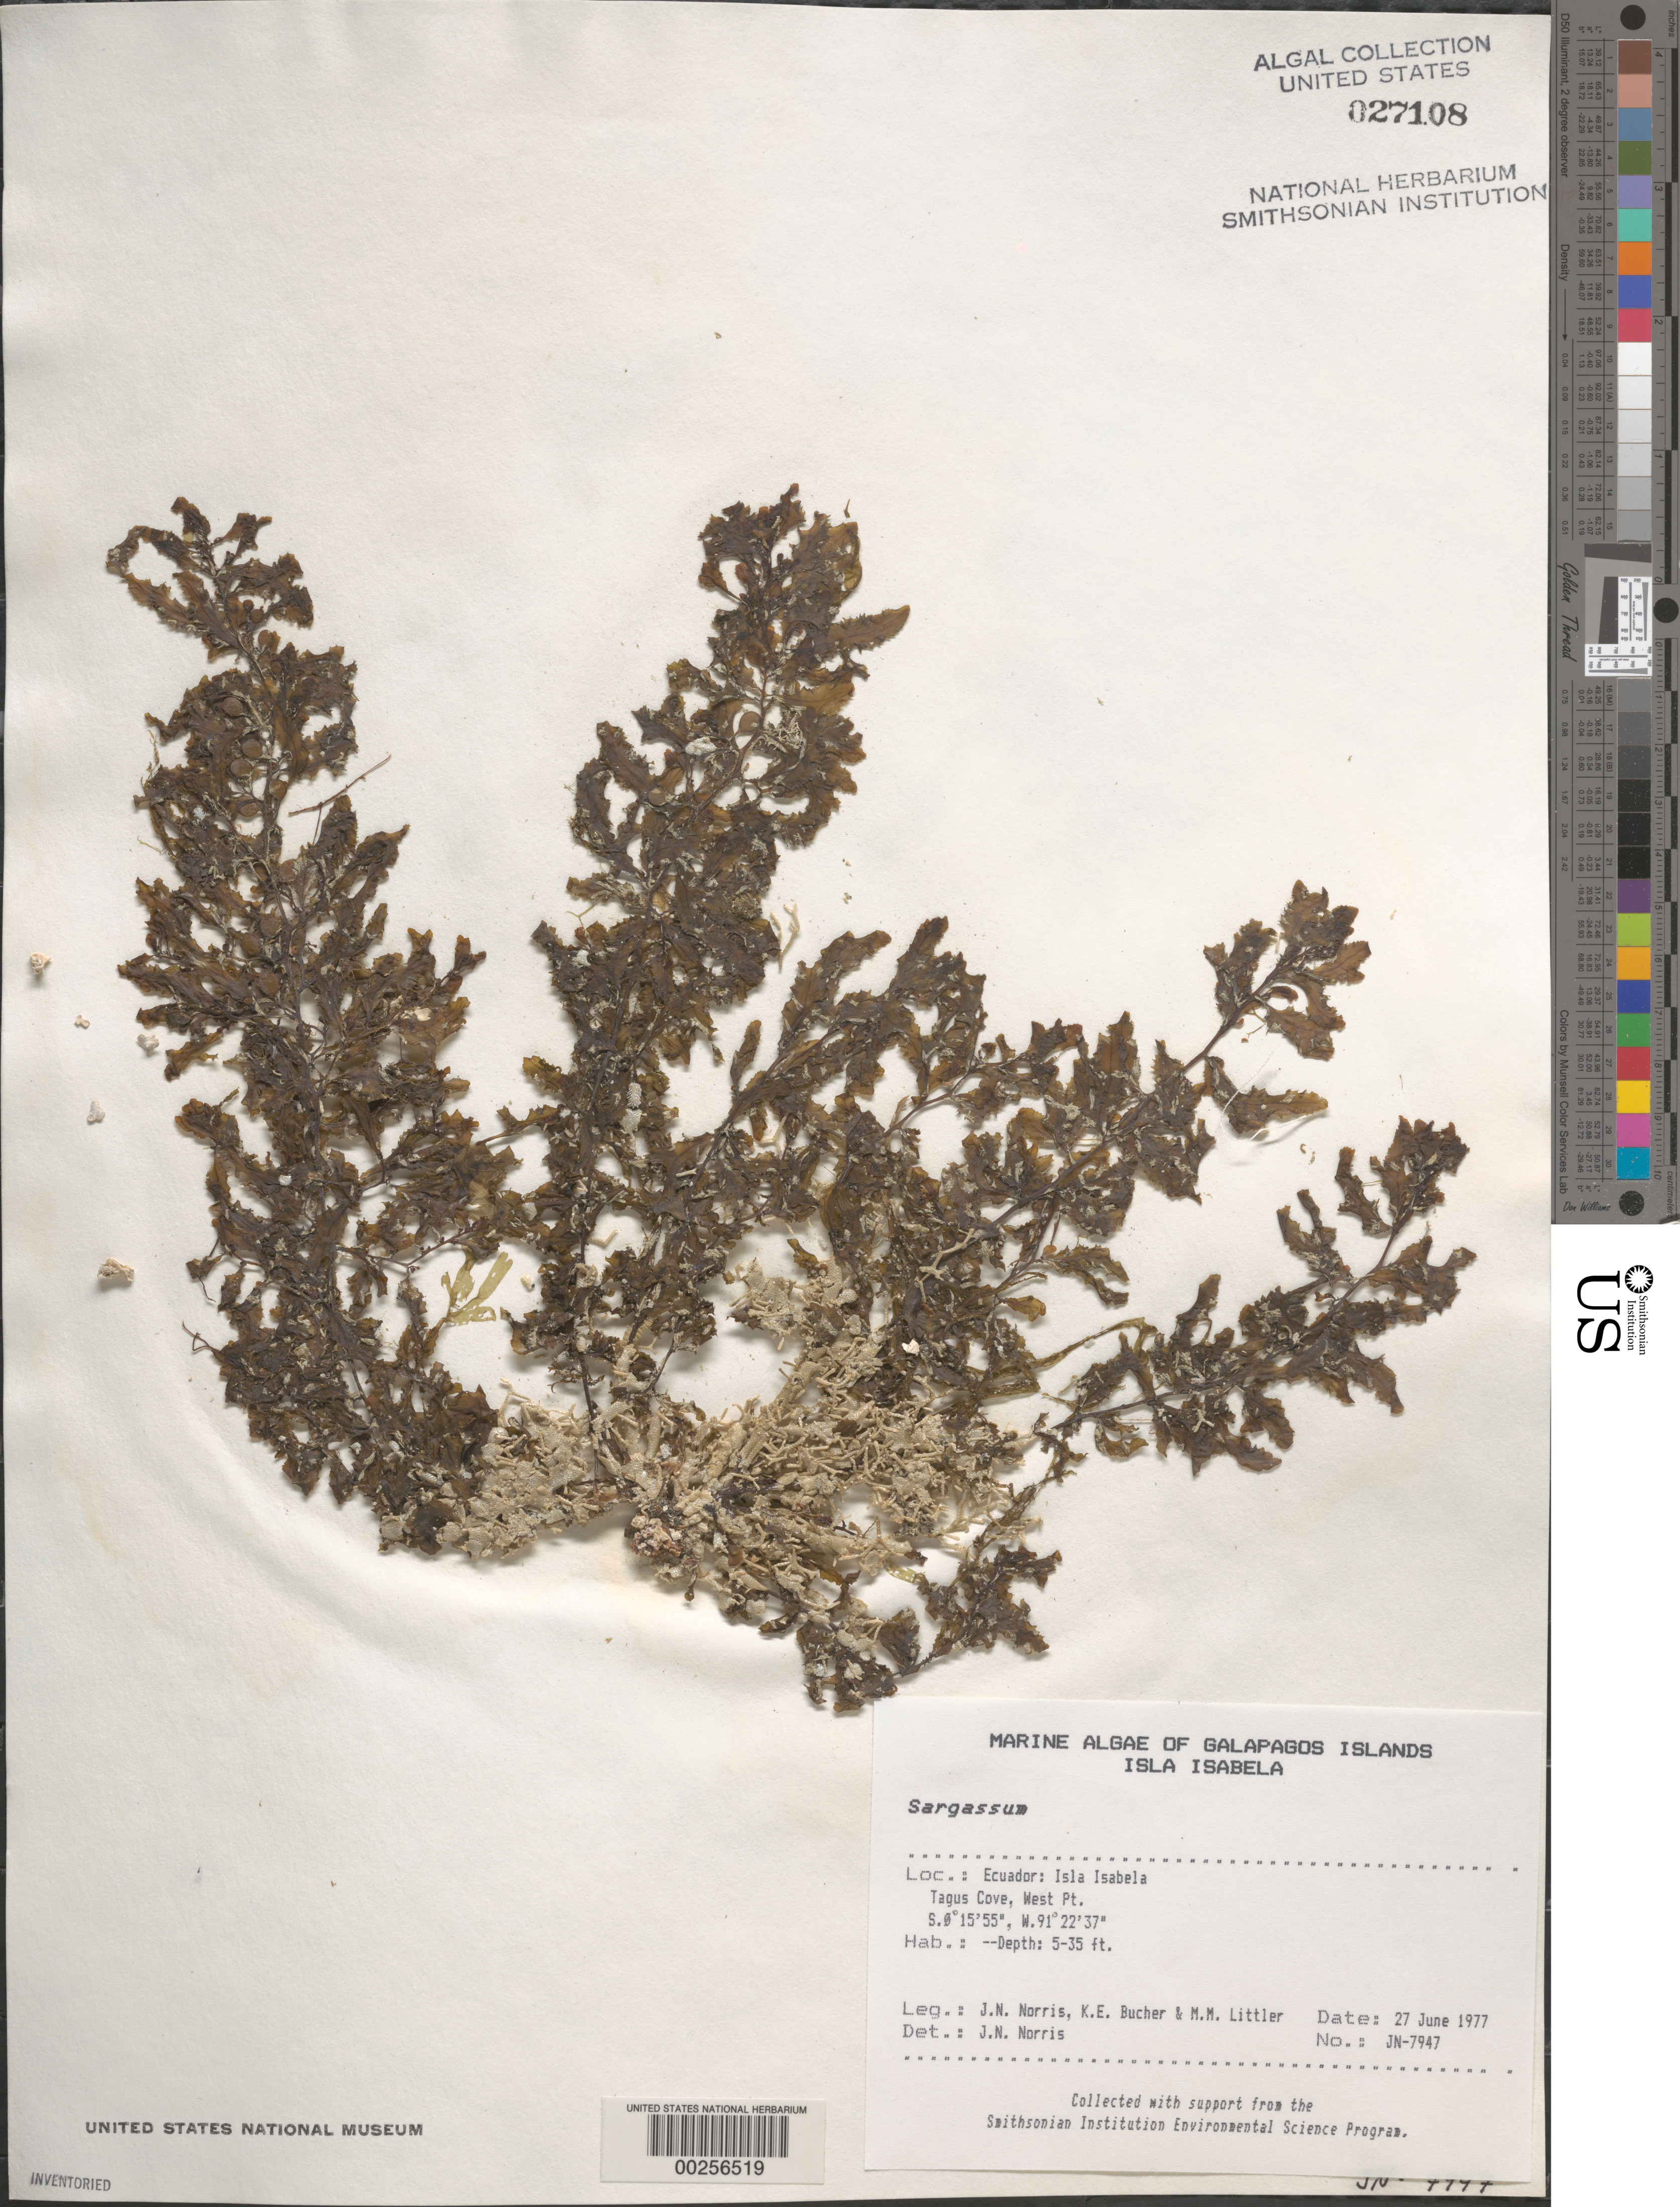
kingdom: Chromista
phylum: Ochrophyta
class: Phaeophyceae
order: Fucales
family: Sargassaceae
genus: Sargassum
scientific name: Sargassum sp.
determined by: Norris, James N.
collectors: J. N. Norris, K. E. Bucher & M. M. Littler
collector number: JN-7947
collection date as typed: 27 Jun 1977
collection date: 1977-06-27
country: Ecuador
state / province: Colón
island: Isabela [Albemarle]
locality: Tagus Cove, West Point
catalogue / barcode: US 27108